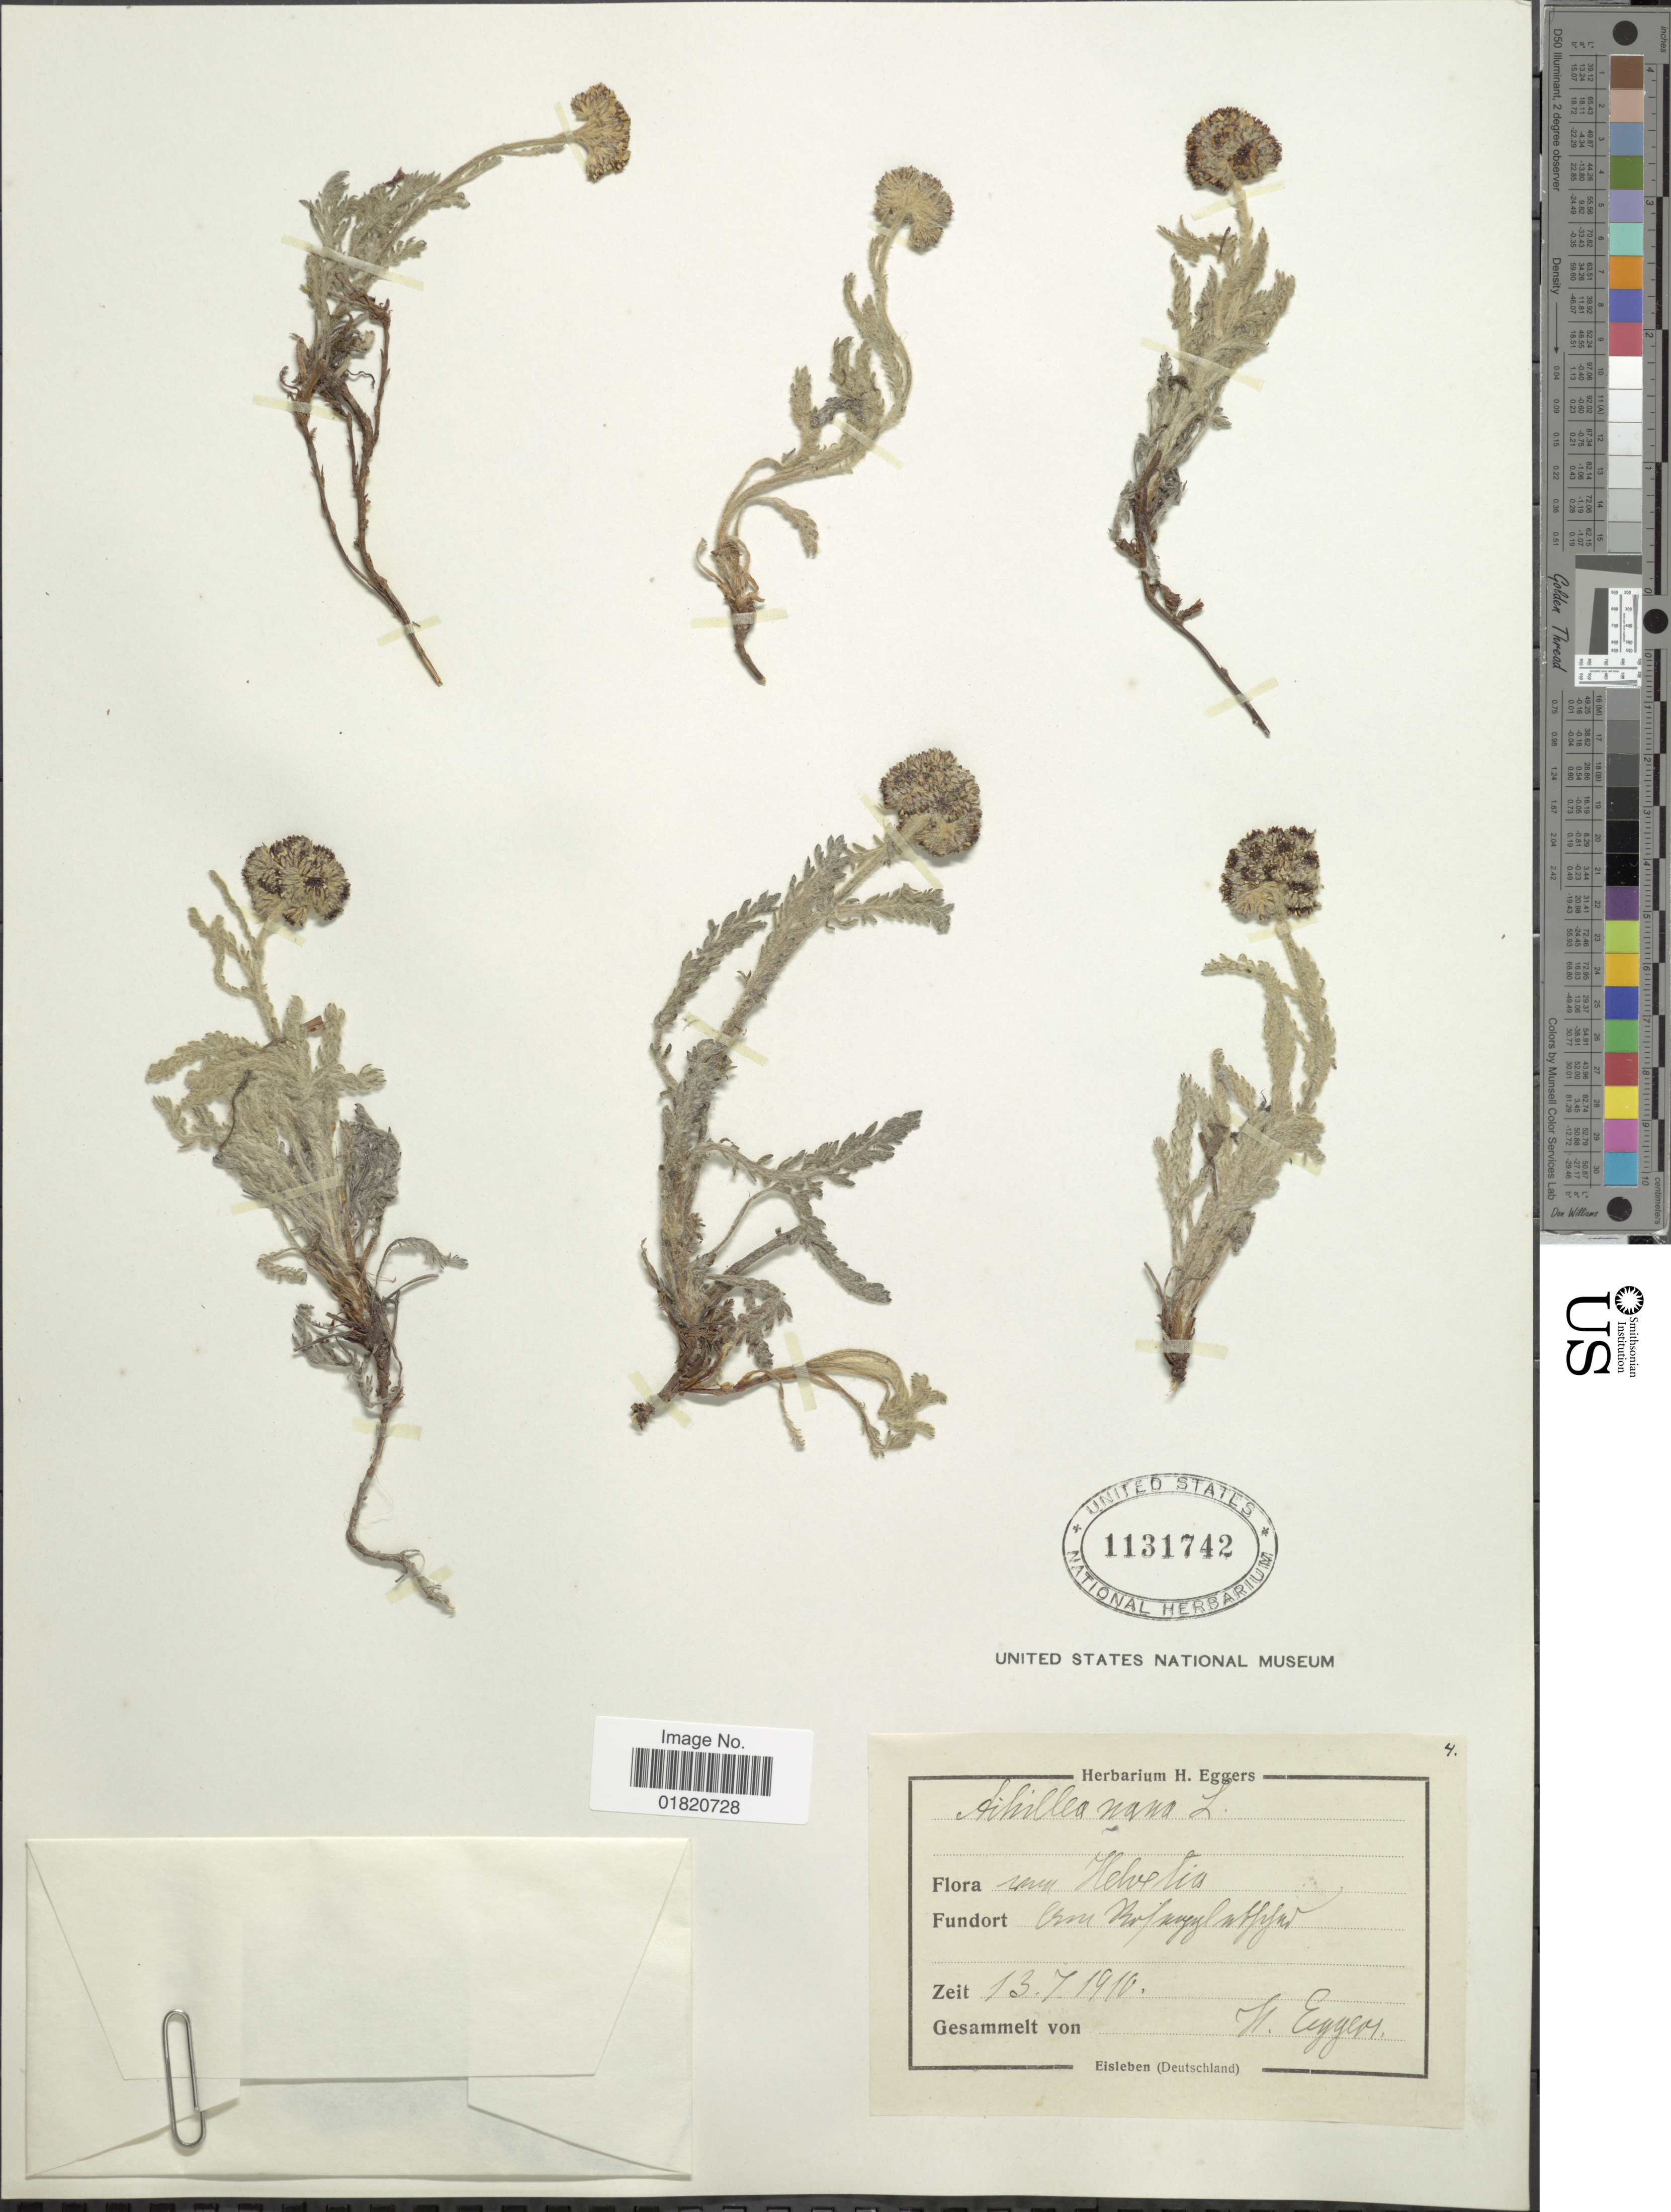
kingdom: Plantae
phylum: Tracheophyta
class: Magnoliopsida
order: Asterales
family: Asteraceae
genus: Achillea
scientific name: Achillea nana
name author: L.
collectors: H. Eggers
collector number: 4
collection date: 1910-07-13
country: Switzerland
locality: Helvetica. Am Kofnoyylaffylun [interpreted]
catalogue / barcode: US 1131742